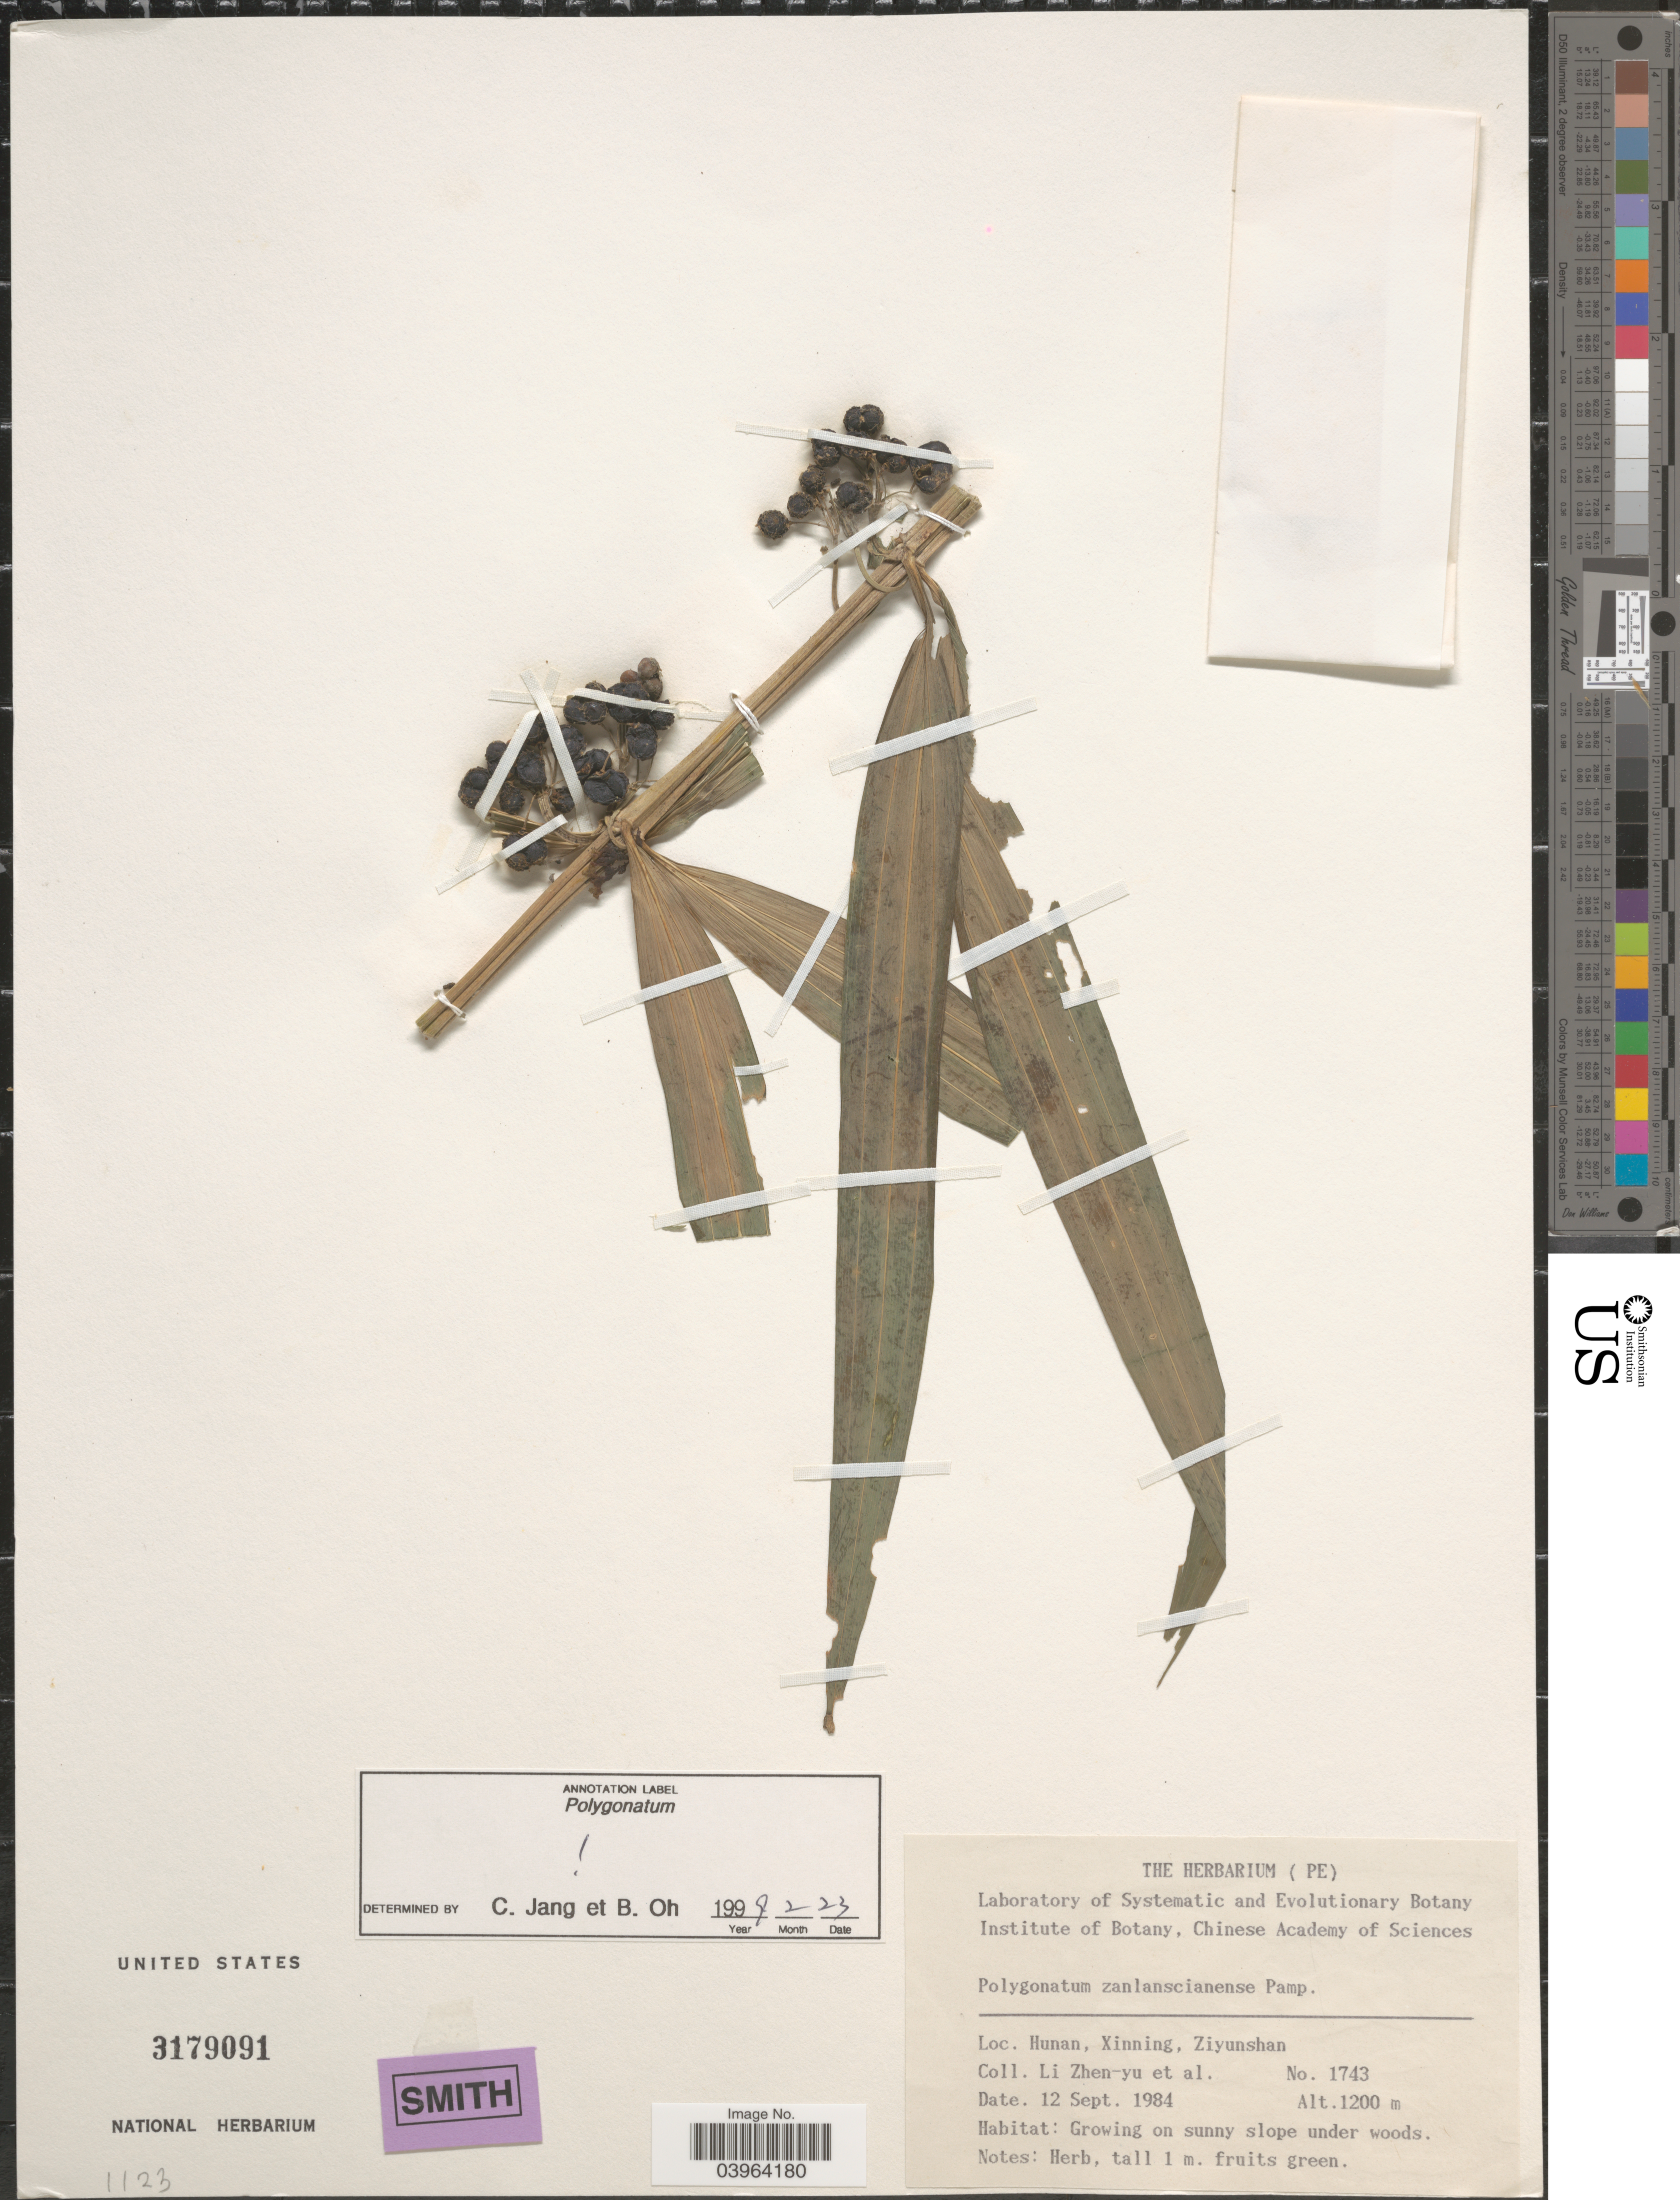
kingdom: Plantae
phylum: Tracheophyta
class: Liliopsida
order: Asparagales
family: Asparagaceae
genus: Polygonatum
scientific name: Polygonatum zanlanscianense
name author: Pamp.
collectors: Z. Y. Li & et al.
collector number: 1743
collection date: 1984-09-12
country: China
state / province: Hunan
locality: Xinning, Ziyunshan.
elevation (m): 1200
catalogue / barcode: US 3179091